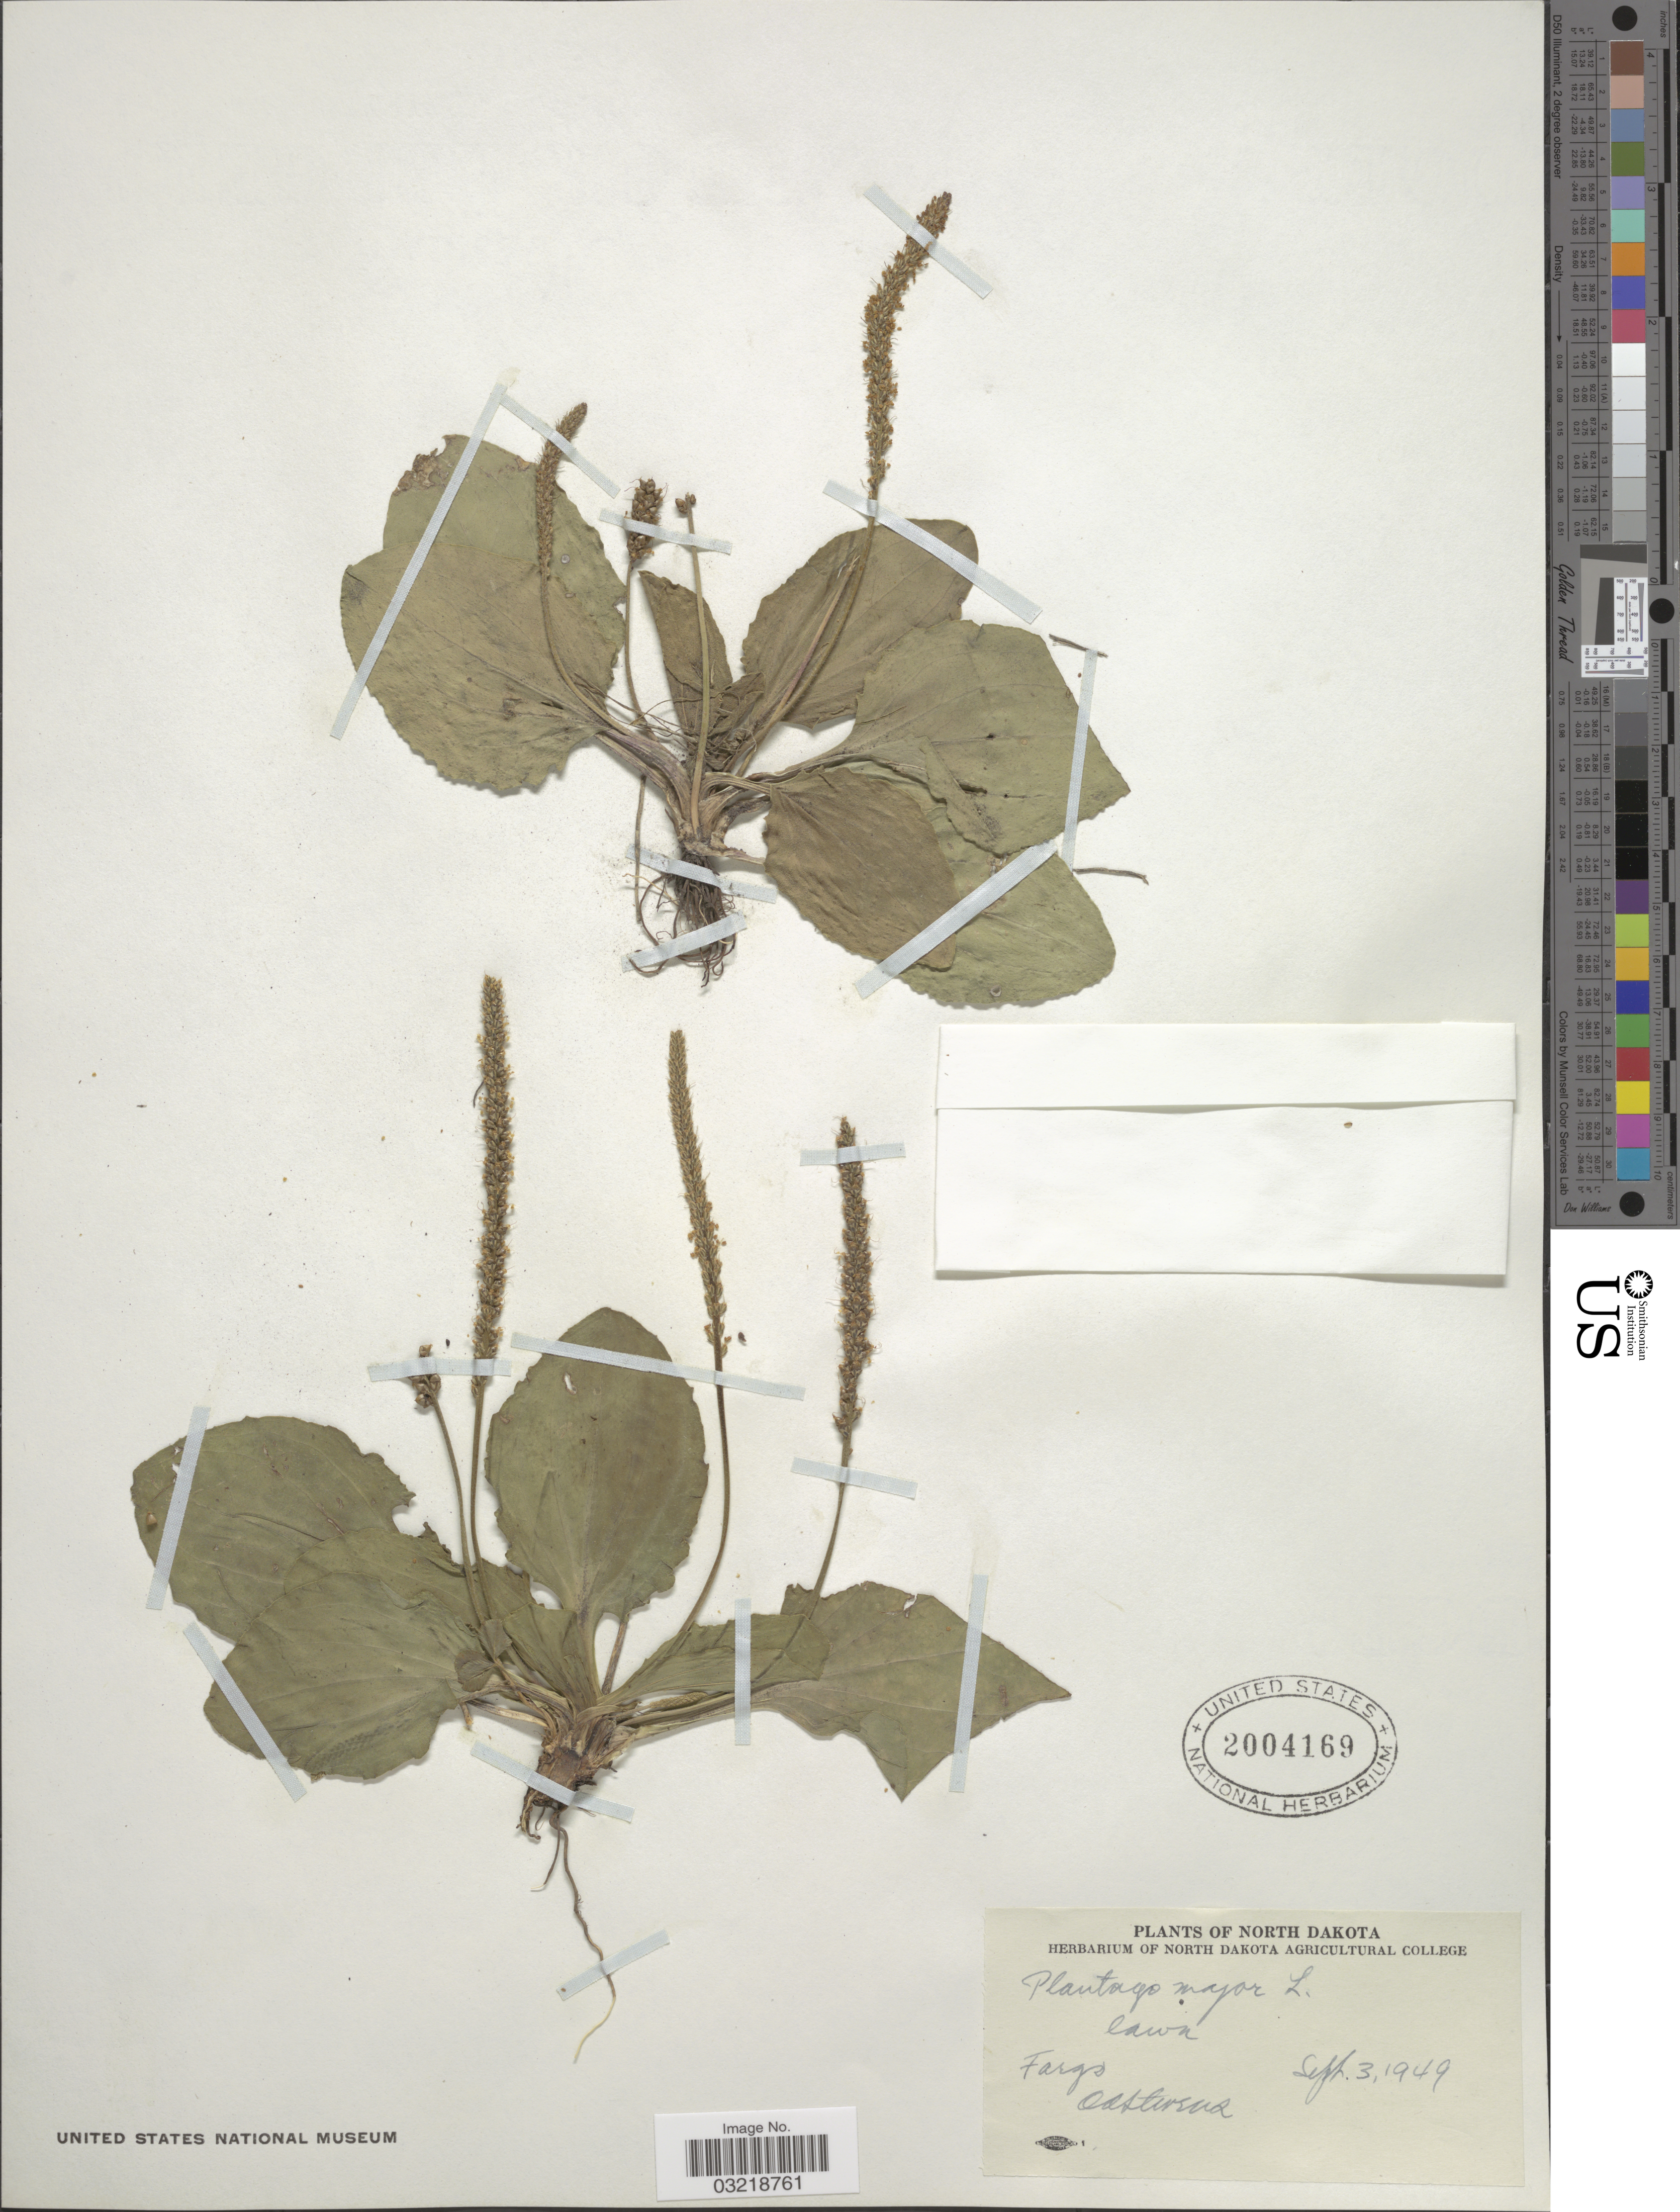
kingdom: Plantae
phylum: Tracheophyta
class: Magnoliopsida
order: Lamiales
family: Plantaginaceae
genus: Plantago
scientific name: Plantago major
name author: L.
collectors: O. A. Stevens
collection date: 1949-09-03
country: United States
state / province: North Dakota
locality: Fargo.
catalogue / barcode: US 2004169